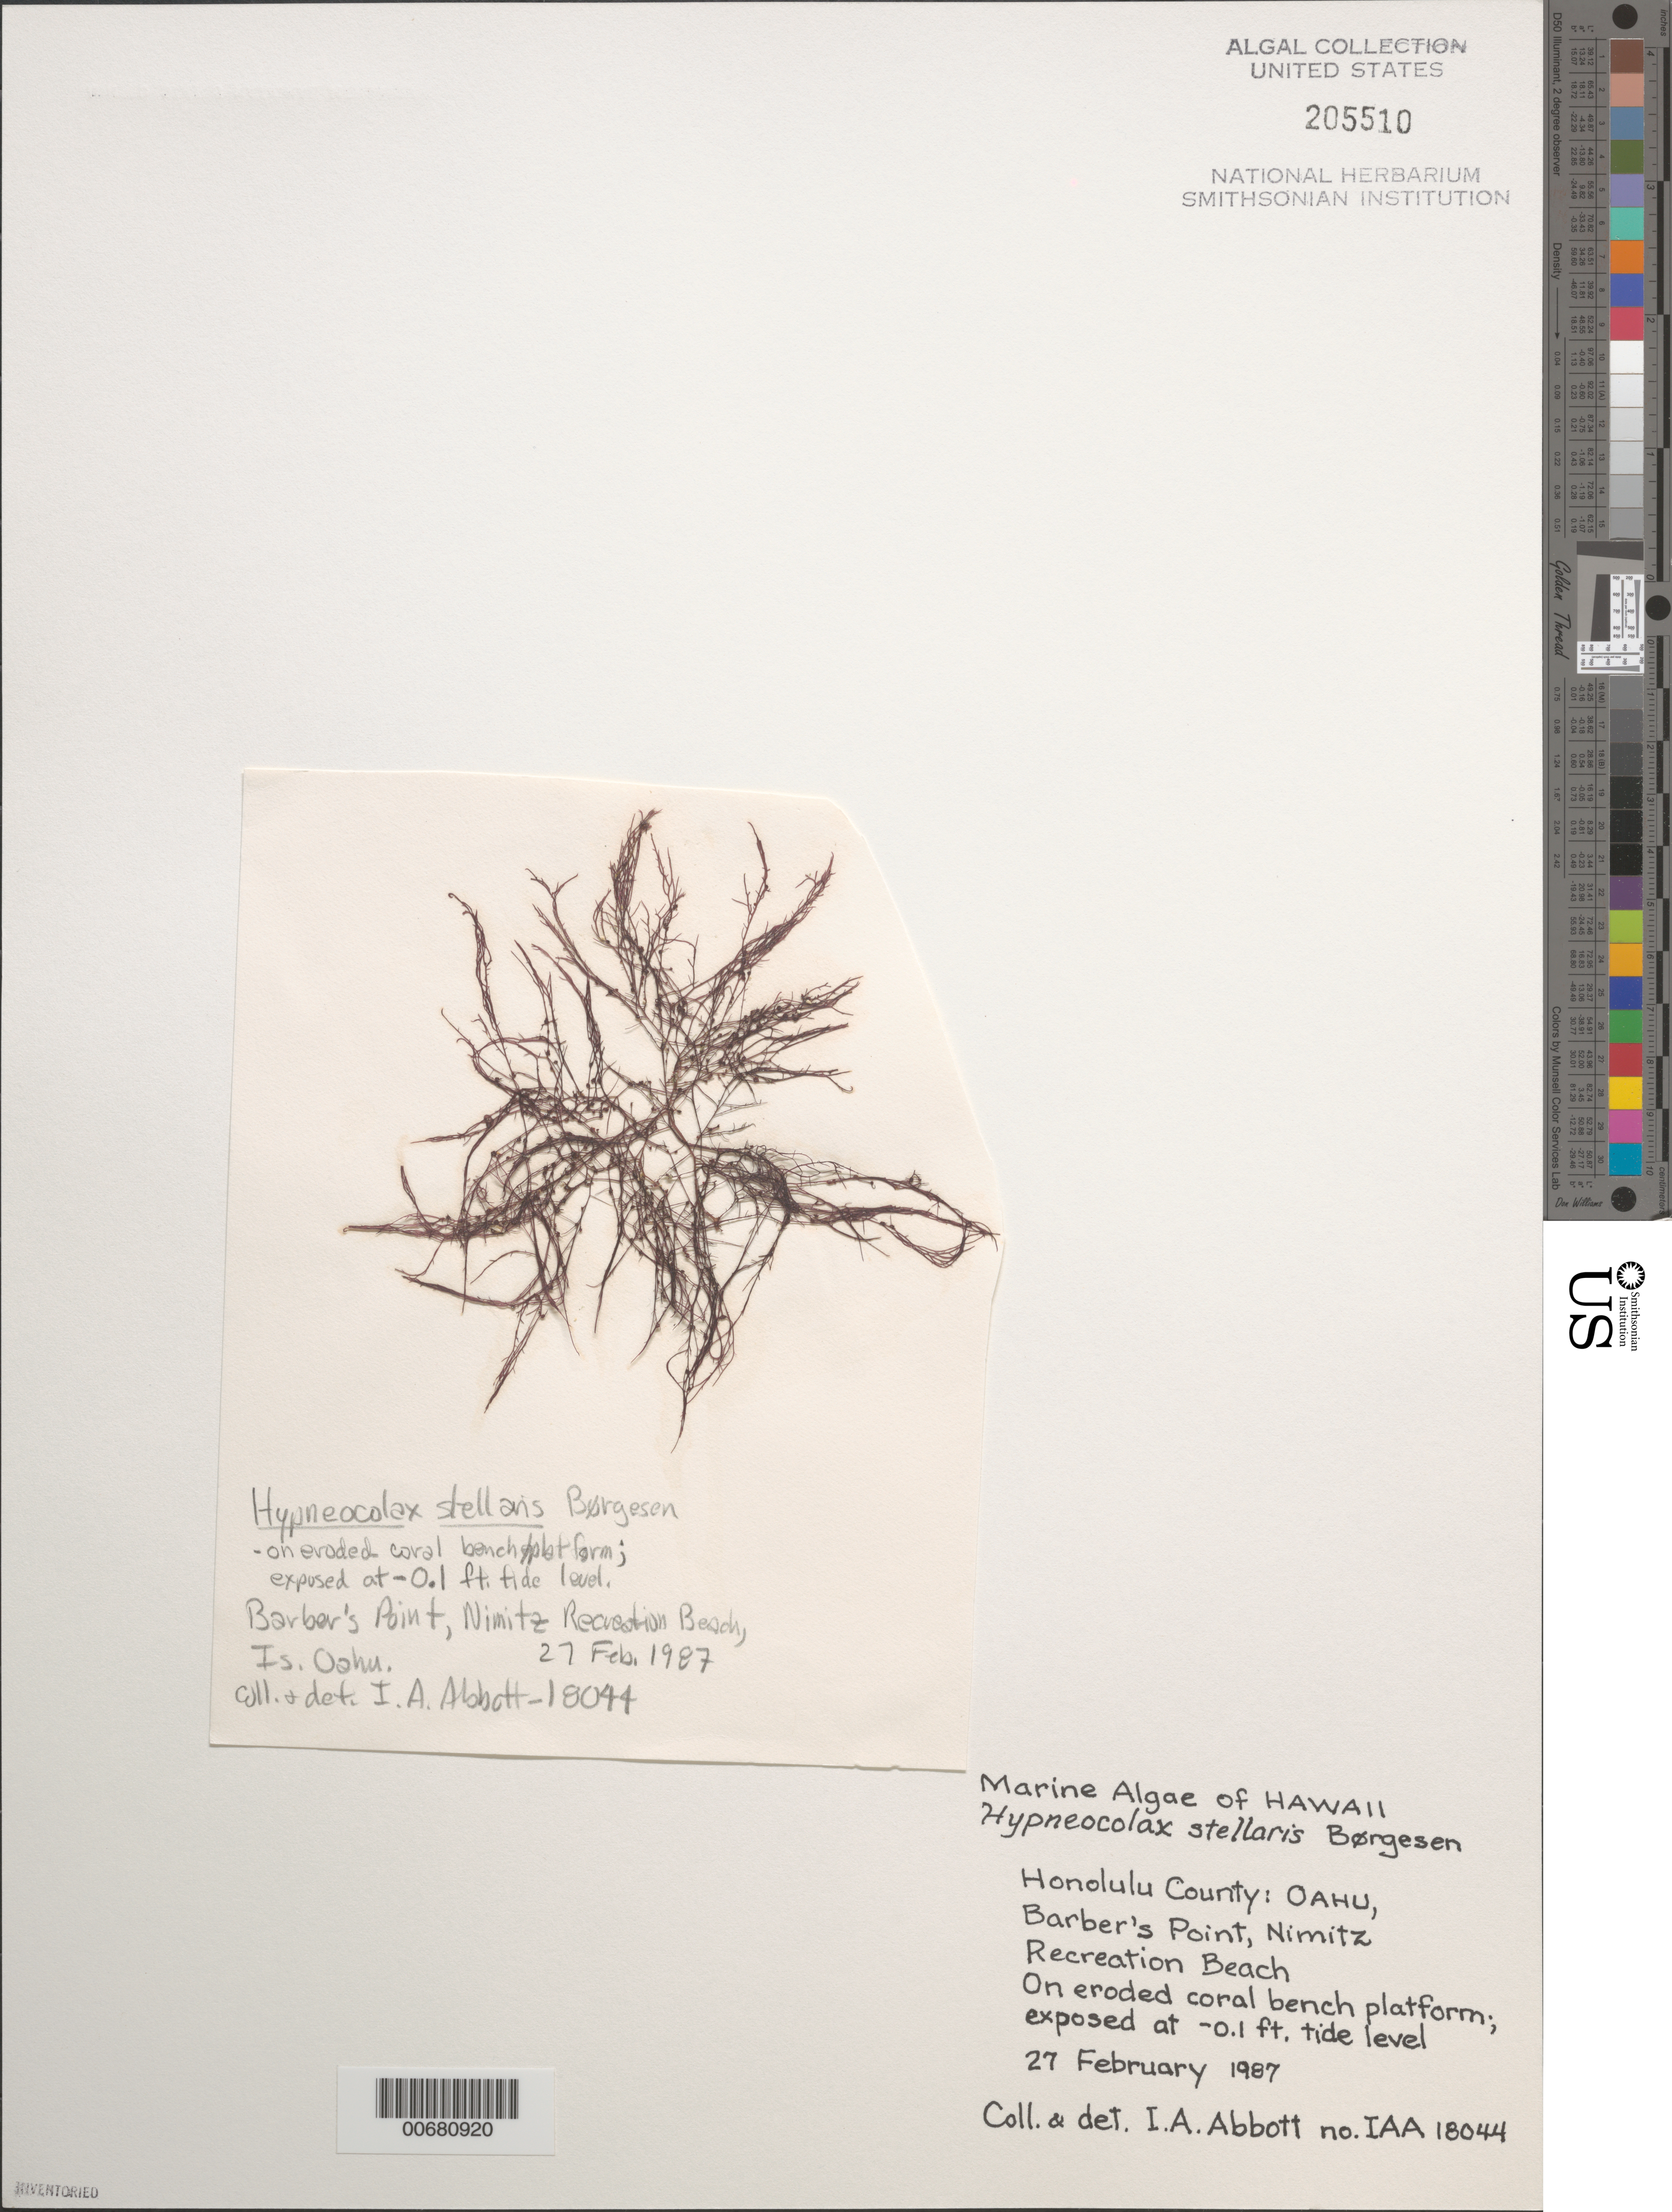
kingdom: Plantae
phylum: Rhodophyta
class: Florideophyceae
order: Gigartinales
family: Cystocloniaceae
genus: Hypneocolax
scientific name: Hypneocolax stellaris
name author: Børgesen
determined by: Abbott, Isabella A.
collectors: I. A. Abbott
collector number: IAA 18044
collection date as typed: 27 Feb 1987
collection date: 1987-02-27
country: United States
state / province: Hawaii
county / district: Honolulu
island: Oahu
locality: Barbers Point (Barber's Point), Nimitz Recreation Beach or Nimitz Recreation Field (Naval Air Station)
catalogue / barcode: US 205510